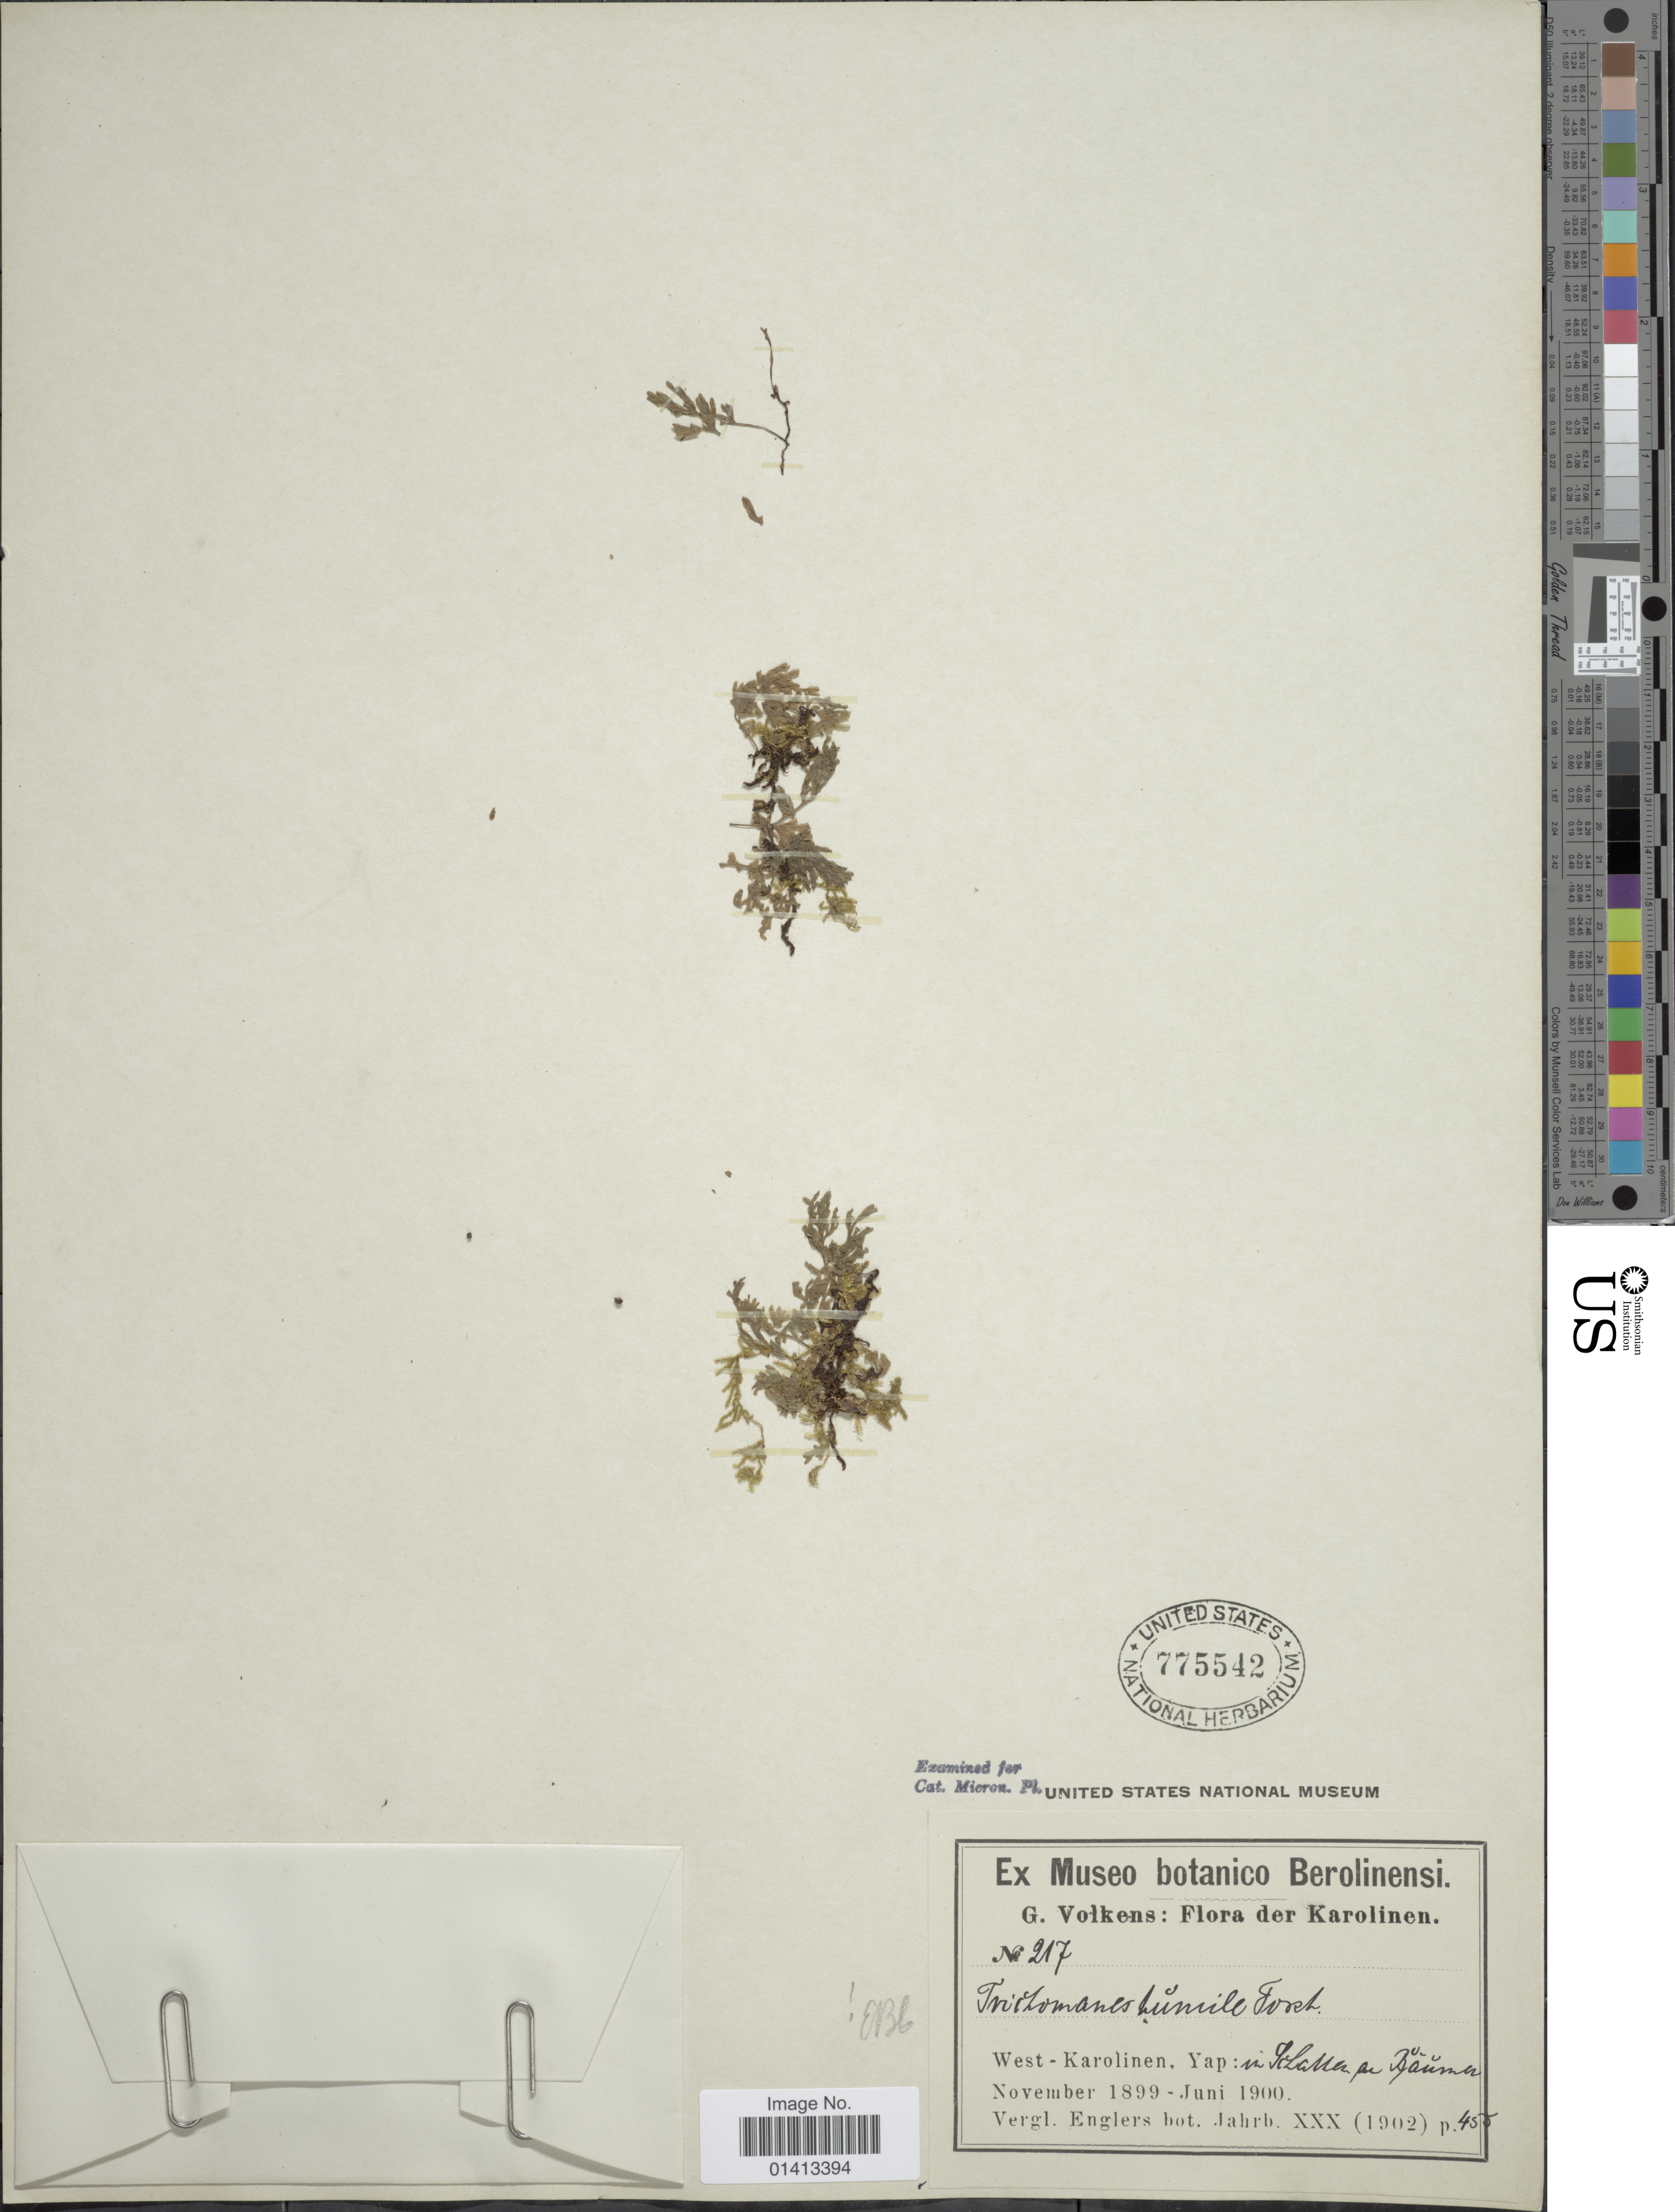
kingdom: Plantae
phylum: Tracheophyta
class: Polypodiopsida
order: Hymenophyllales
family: Hymenophyllaceae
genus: Crepidomanes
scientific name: Crepidomanes humilis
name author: (G. Forst.) Bosch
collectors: G. Volkens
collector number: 217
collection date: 1899-11/1900-06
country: Micronesia, Federated States of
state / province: Yap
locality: West-Karolinen, in [illegible text]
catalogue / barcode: US 775542